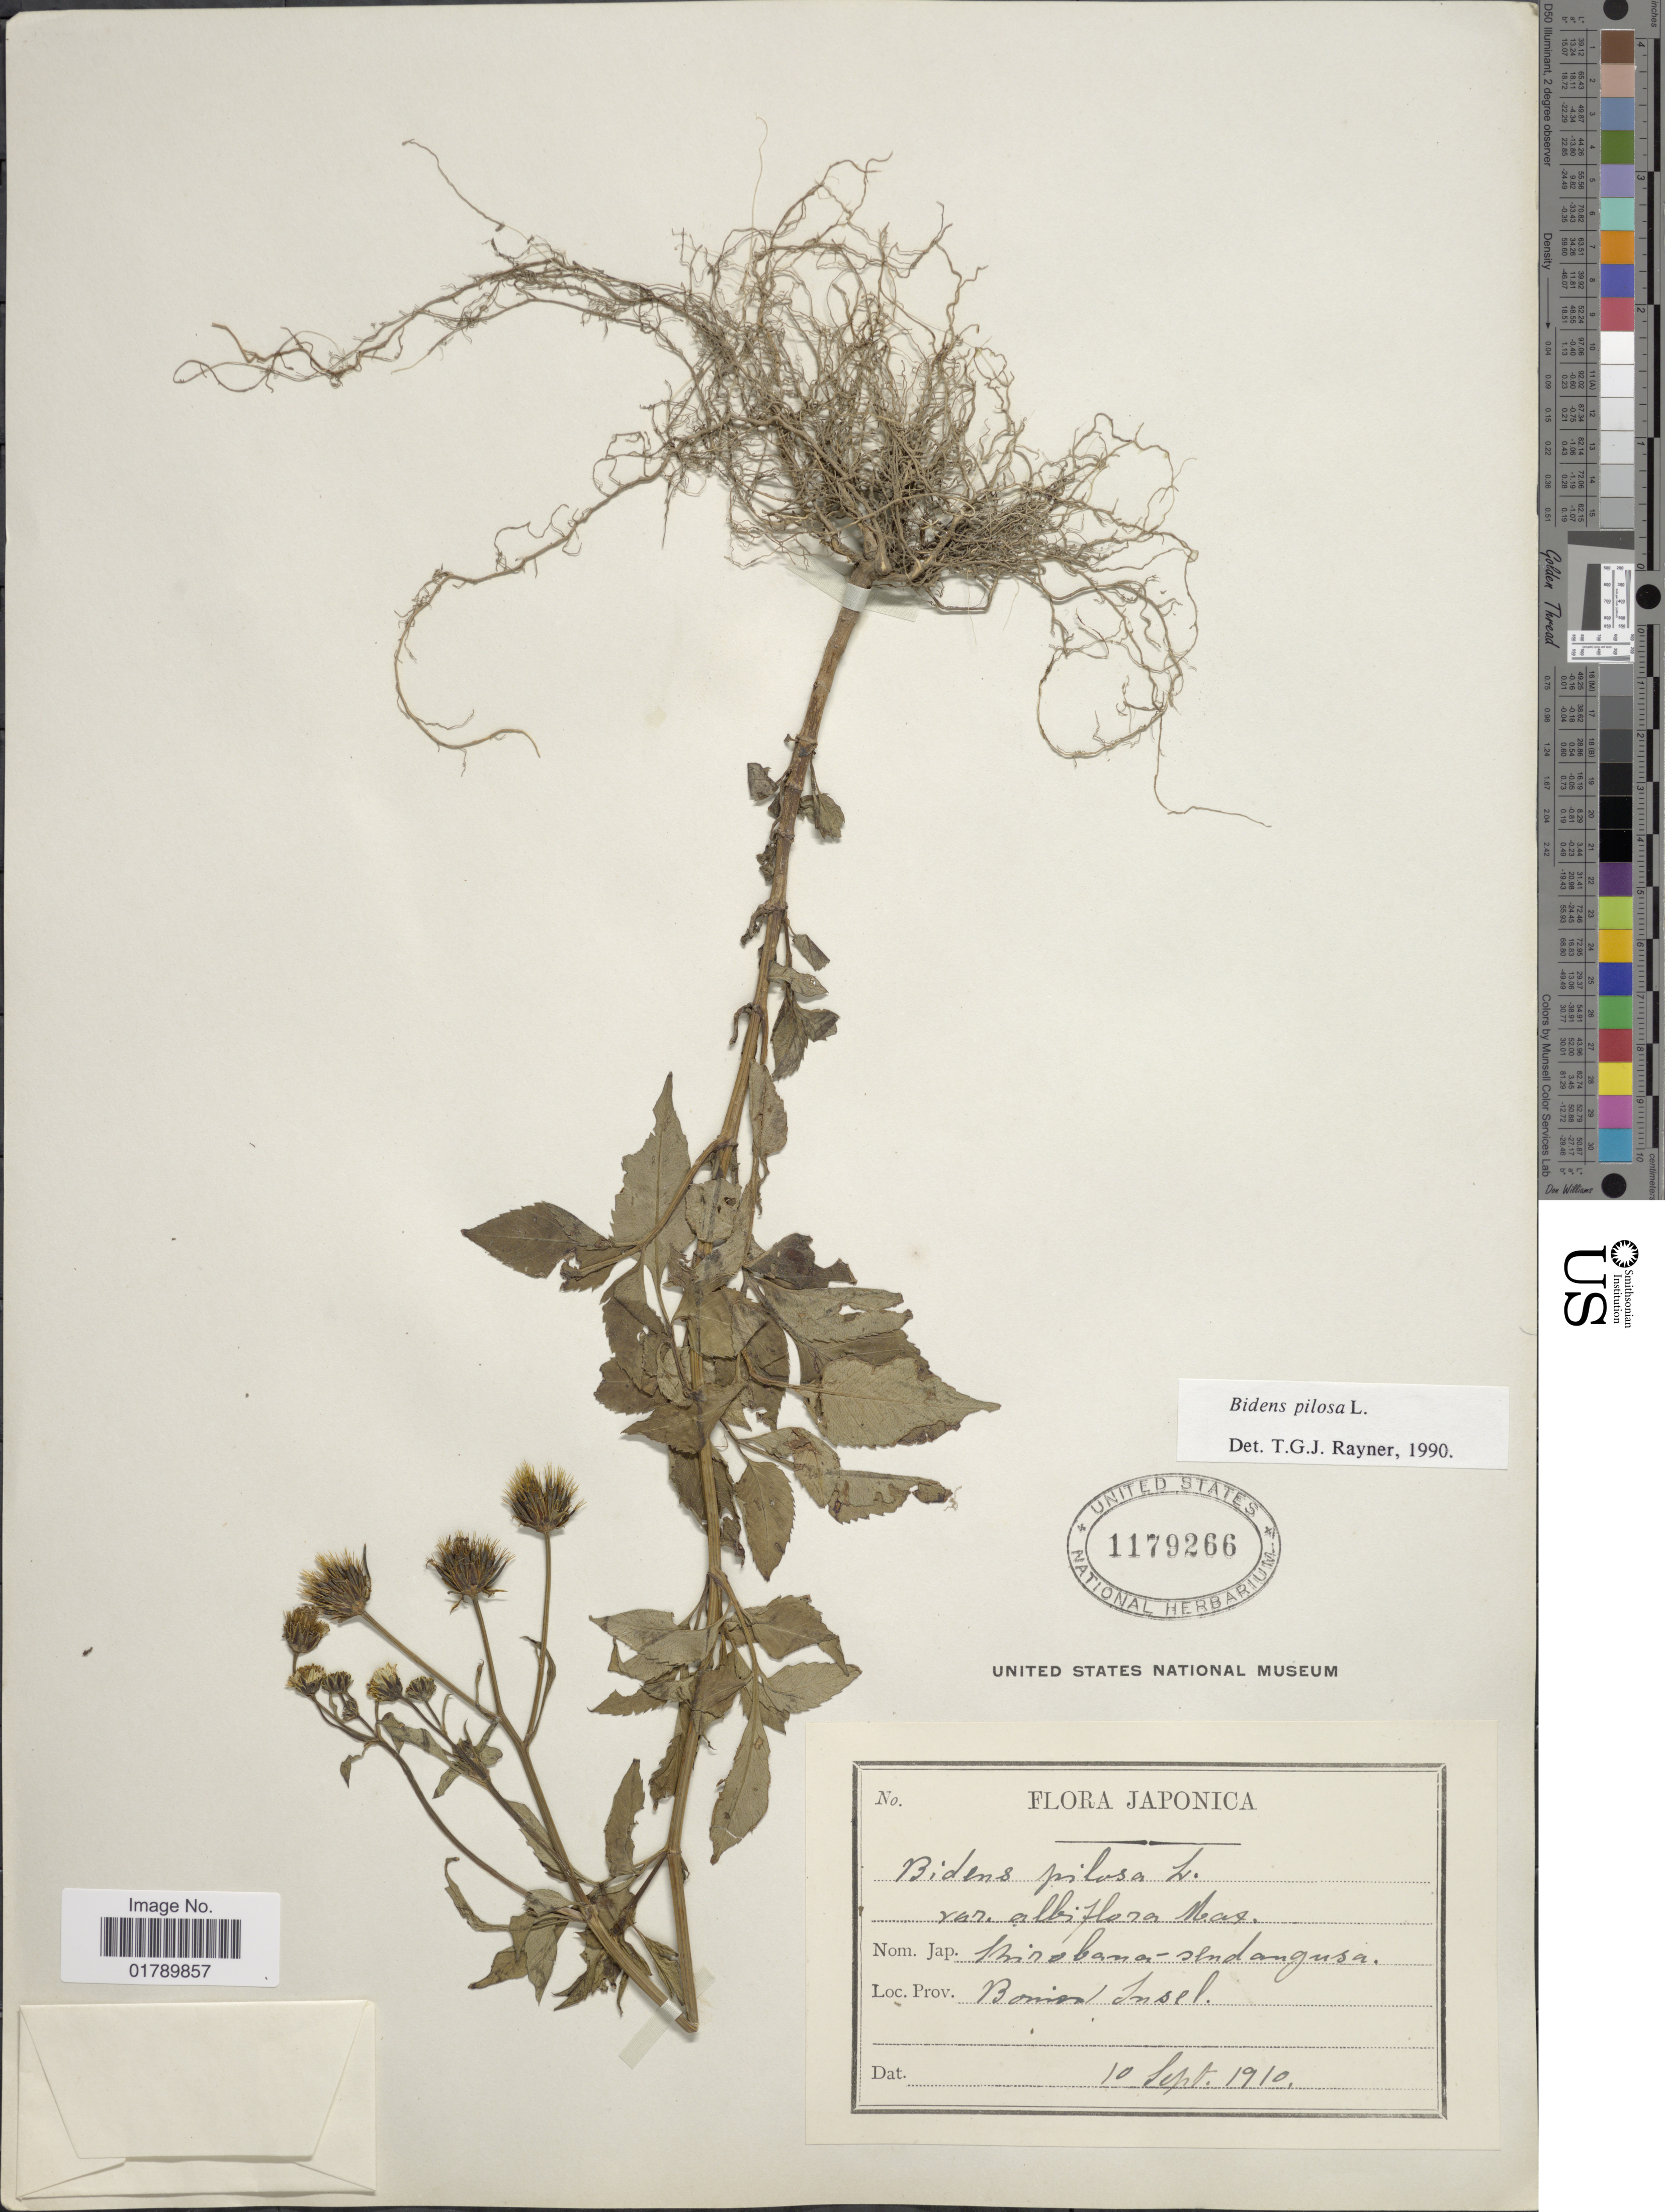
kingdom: Plantae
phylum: Tracheophyta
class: Magnoliopsida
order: Asterales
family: Asteraceae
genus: Bidens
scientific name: Bidens pilosa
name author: L.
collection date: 1910-09-10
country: Japan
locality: Bonin insel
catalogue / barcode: US 1179266